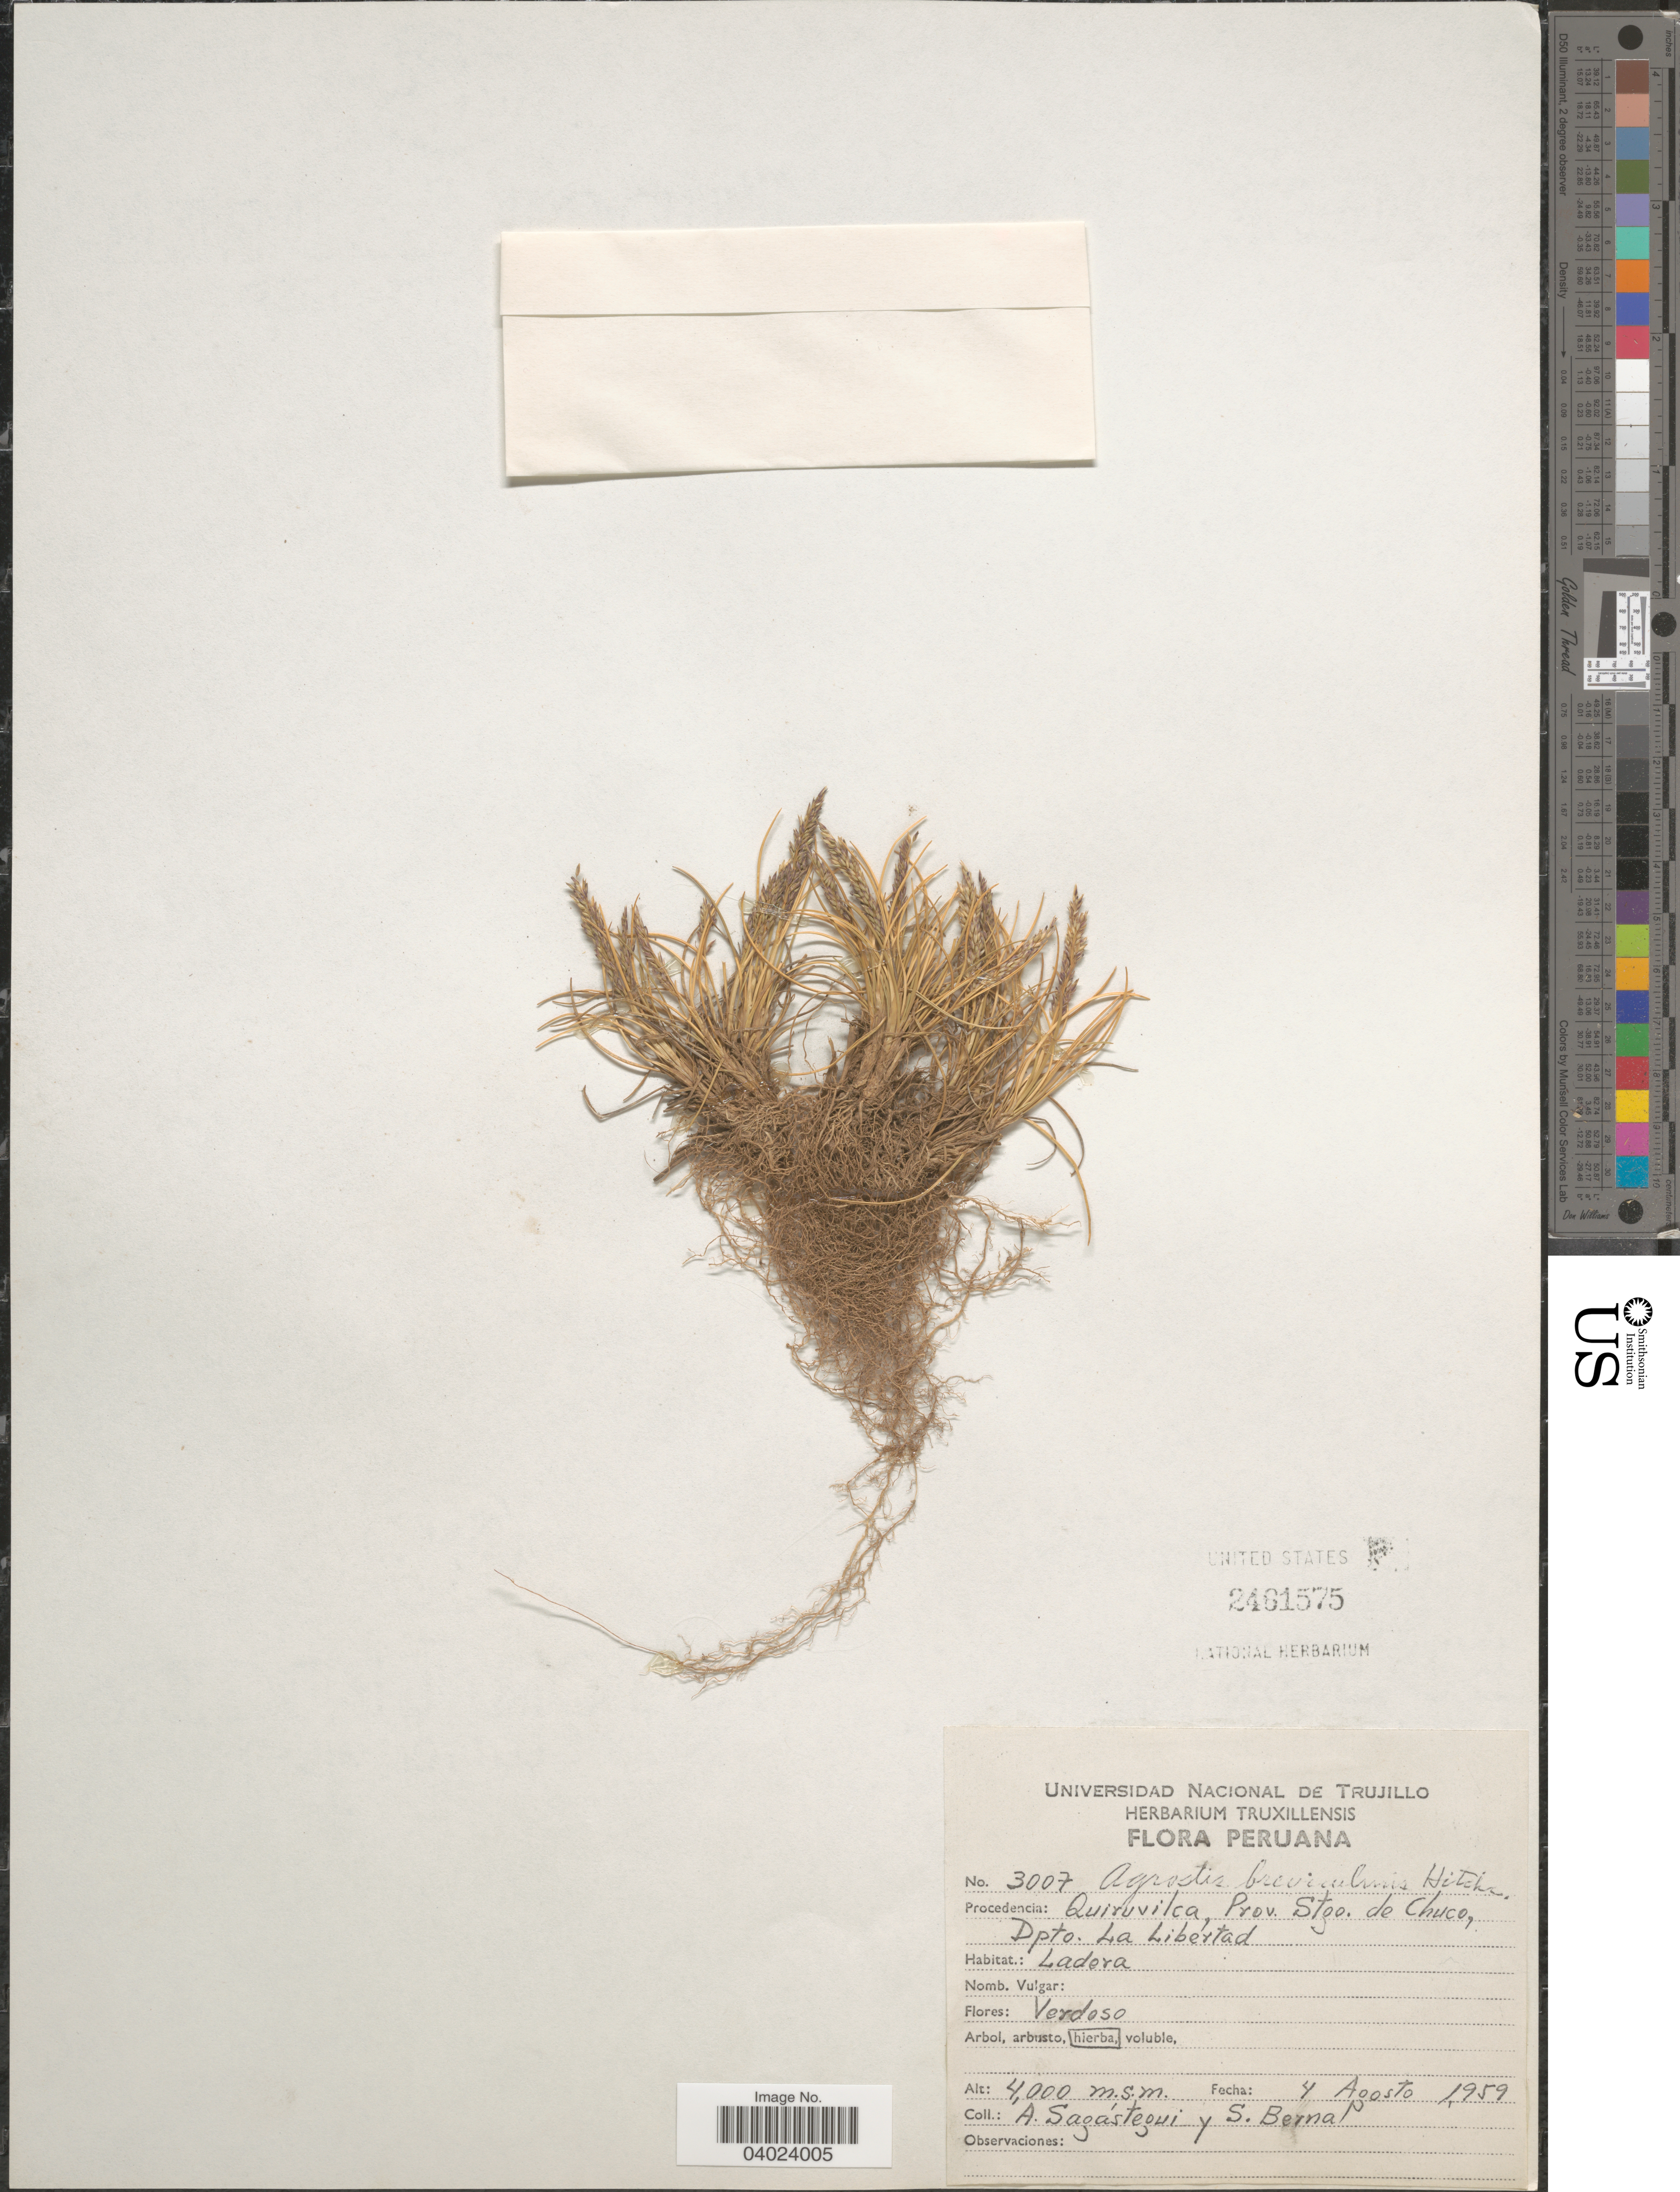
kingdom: Plantae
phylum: Tracheophyta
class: Liliopsida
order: Poales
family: Poaceae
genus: Agrostis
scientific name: Agrostis breviculmis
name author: Hitchc.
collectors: A. Sagastegui & S. Bernal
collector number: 3007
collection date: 1959-08-04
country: Peru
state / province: La Libertad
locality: Quiruvilca, Prov. Stgo. de Chuco, Dpto. La Libertad.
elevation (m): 4000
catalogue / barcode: US 2461575